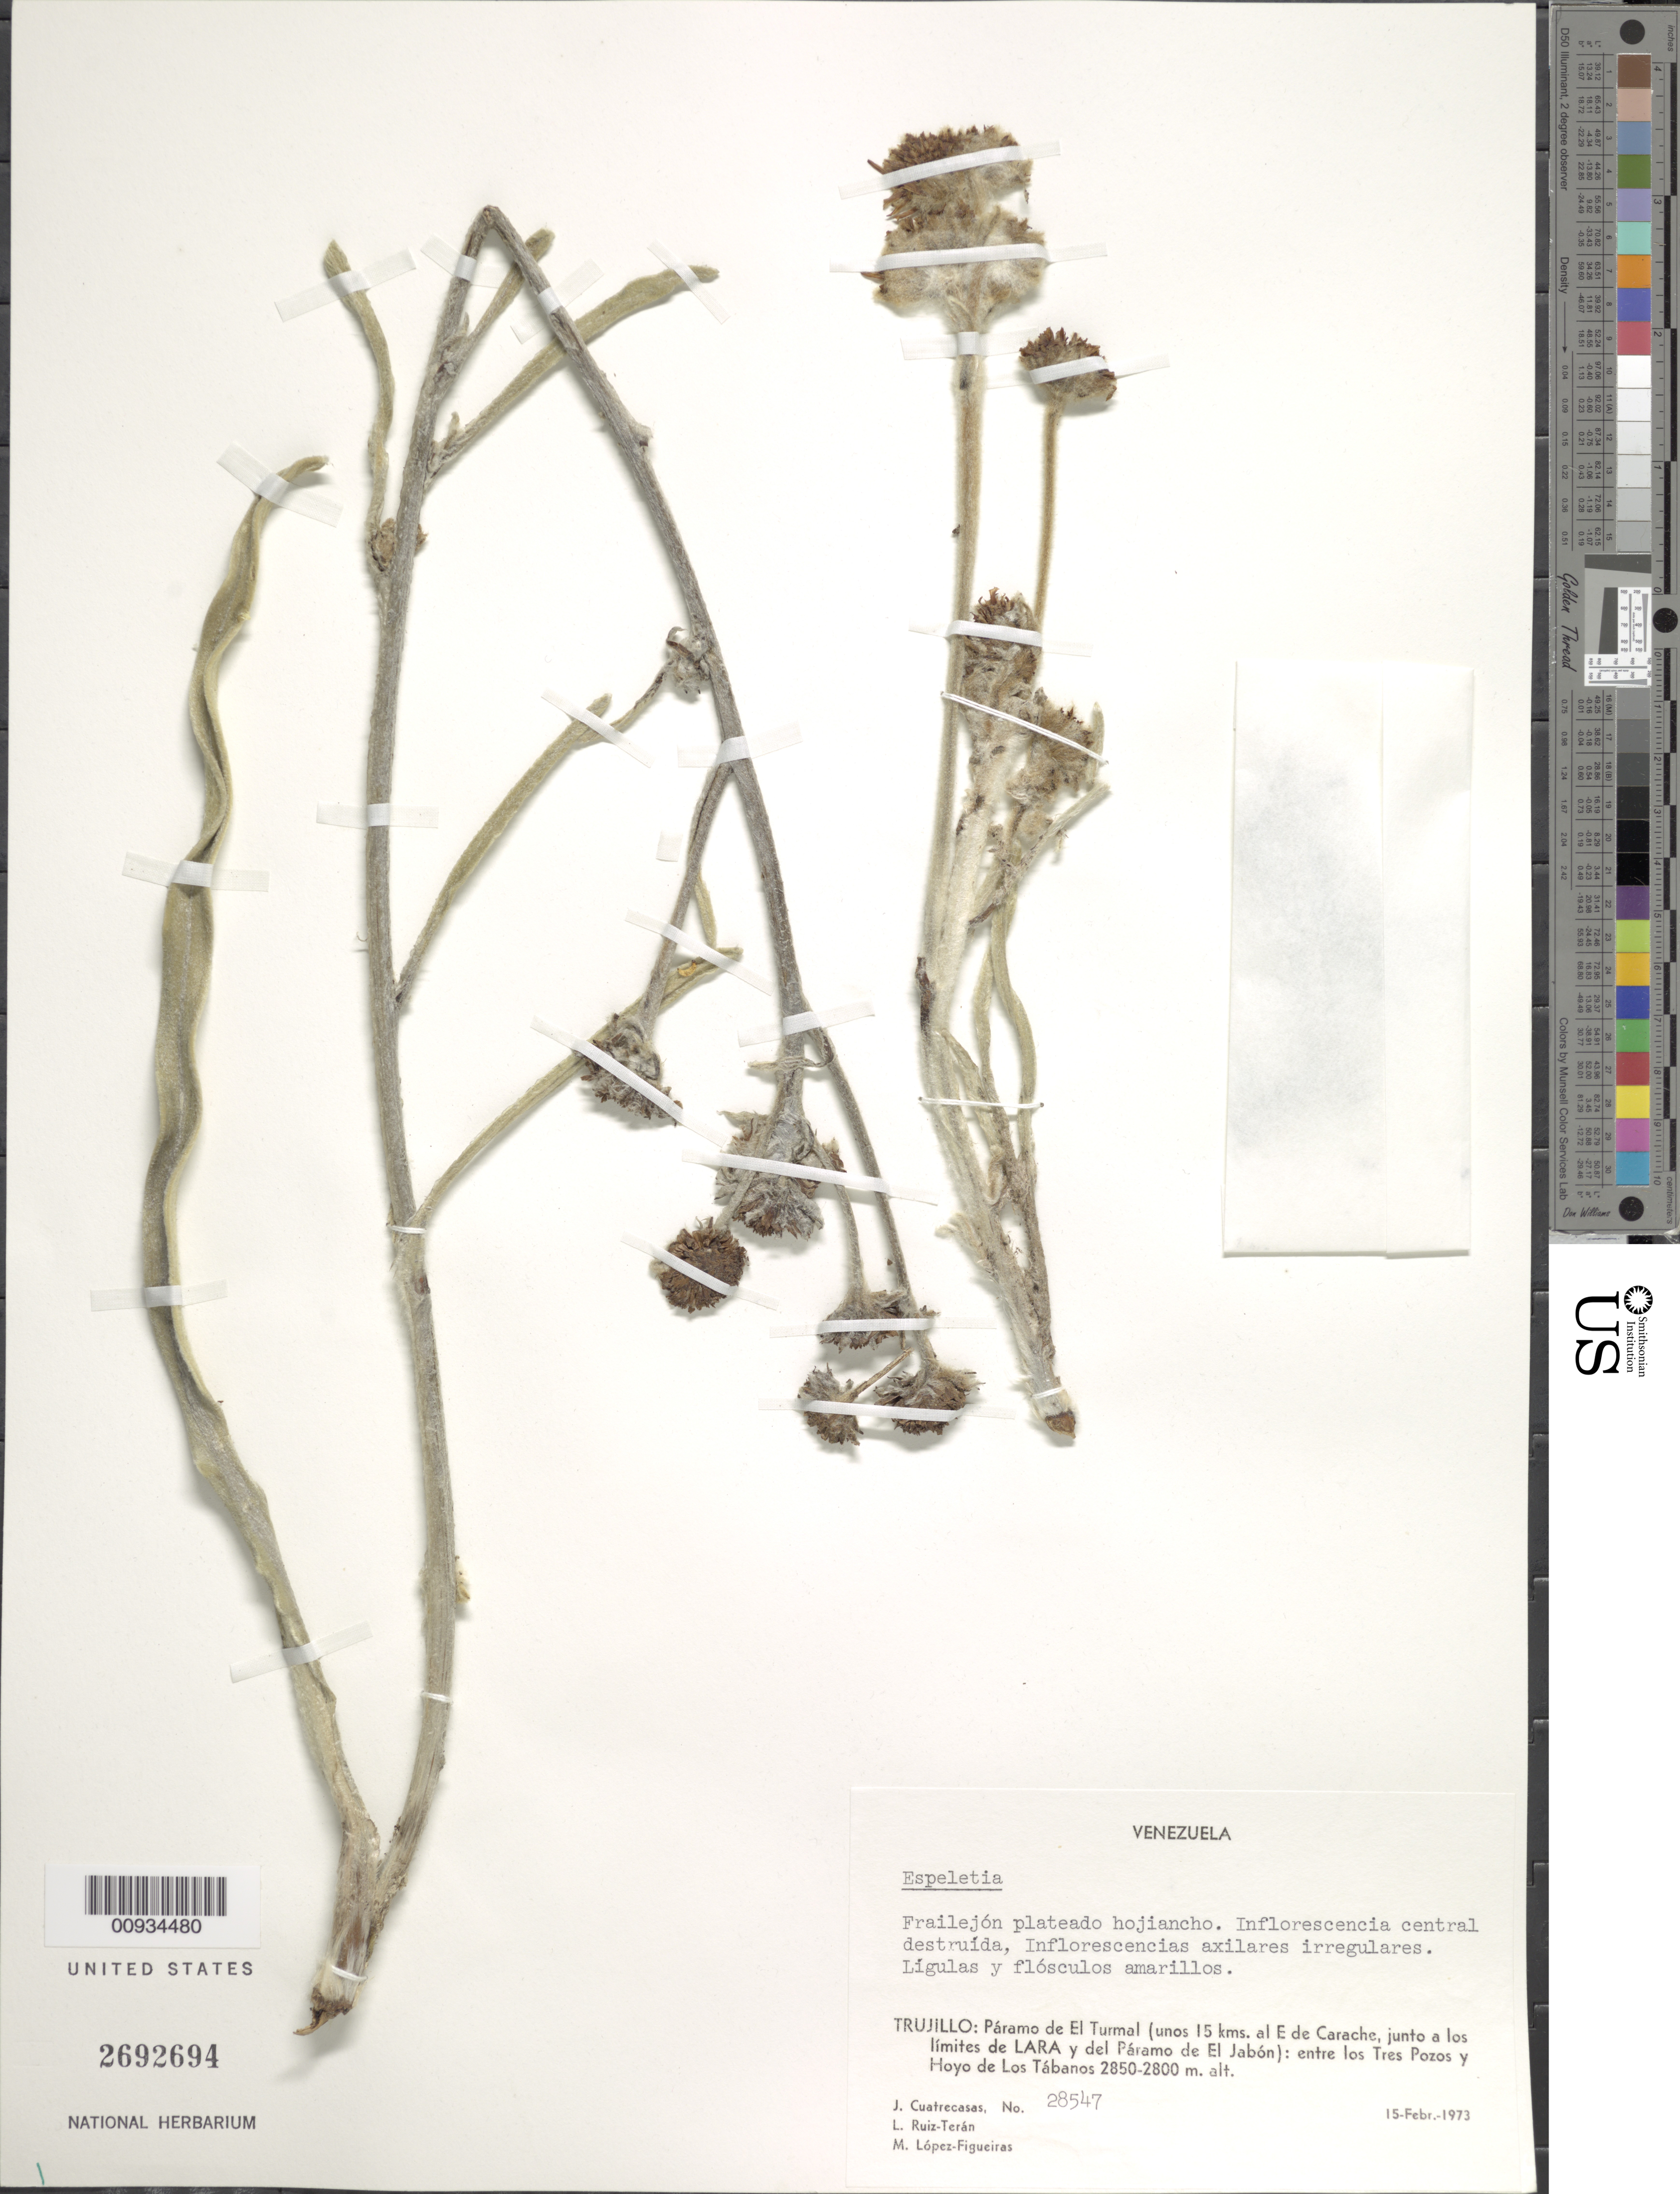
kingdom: Plantae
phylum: Tracheophyta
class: Magnoliopsida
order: Asterales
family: Asteraceae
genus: Ruilopezia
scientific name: Ruilopezia vergarae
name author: Cuatrec. & López Fig.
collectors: J. Cuatrecasas, L. E. Ruíz-Terán & M. López Figueiras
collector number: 28547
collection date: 1973-02-15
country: Venezuela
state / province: Trujillo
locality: Paramo de El Turmal (unos 15 kms al E de Carache, junto a los limites de Lara y del Paramo de El Jabon), entre los Tres Pozos y Hoyo de Los Tabanos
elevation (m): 2800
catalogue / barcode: US 2692694